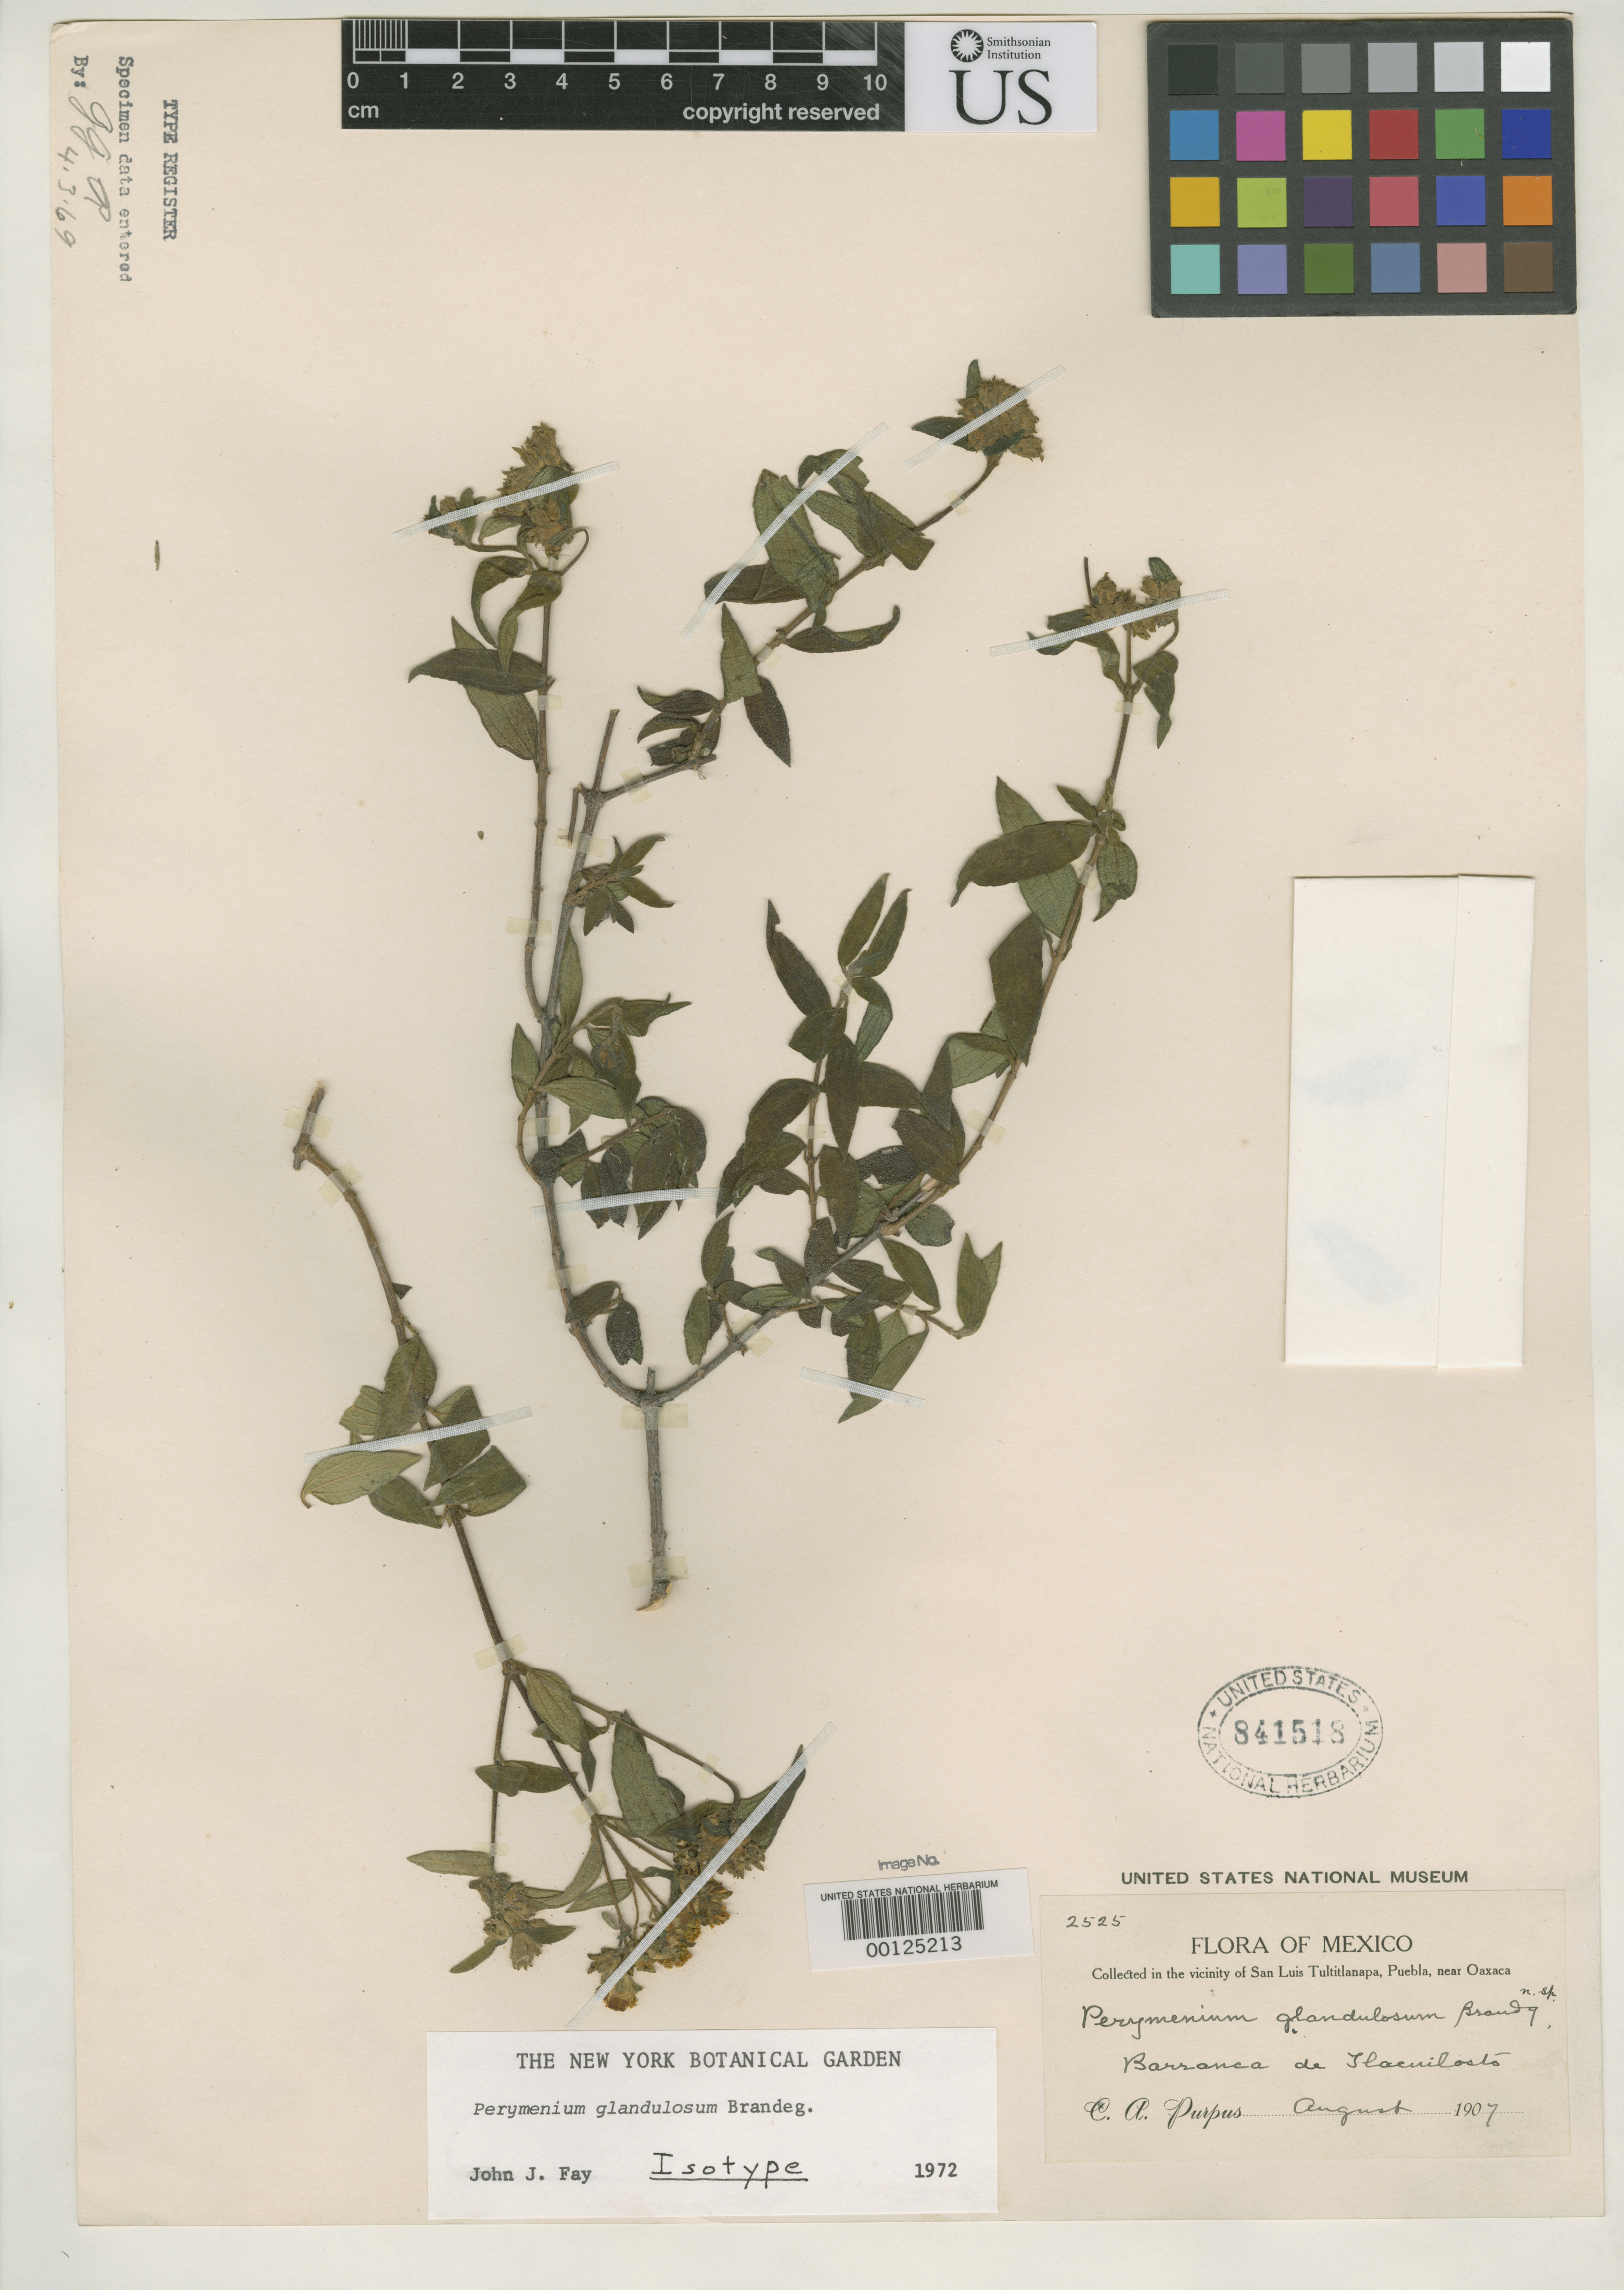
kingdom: Plantae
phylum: Tracheophyta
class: Magnoliopsida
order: Asterales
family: Asteraceae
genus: Perymenium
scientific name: Perymenium glandulosum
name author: Brandegee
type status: Isotype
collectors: C. A. Purpus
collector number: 2525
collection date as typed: Aug 1907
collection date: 1907-08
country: Mexico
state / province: Puebla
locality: Barranca de Tlacuilosto.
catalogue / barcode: US 841518